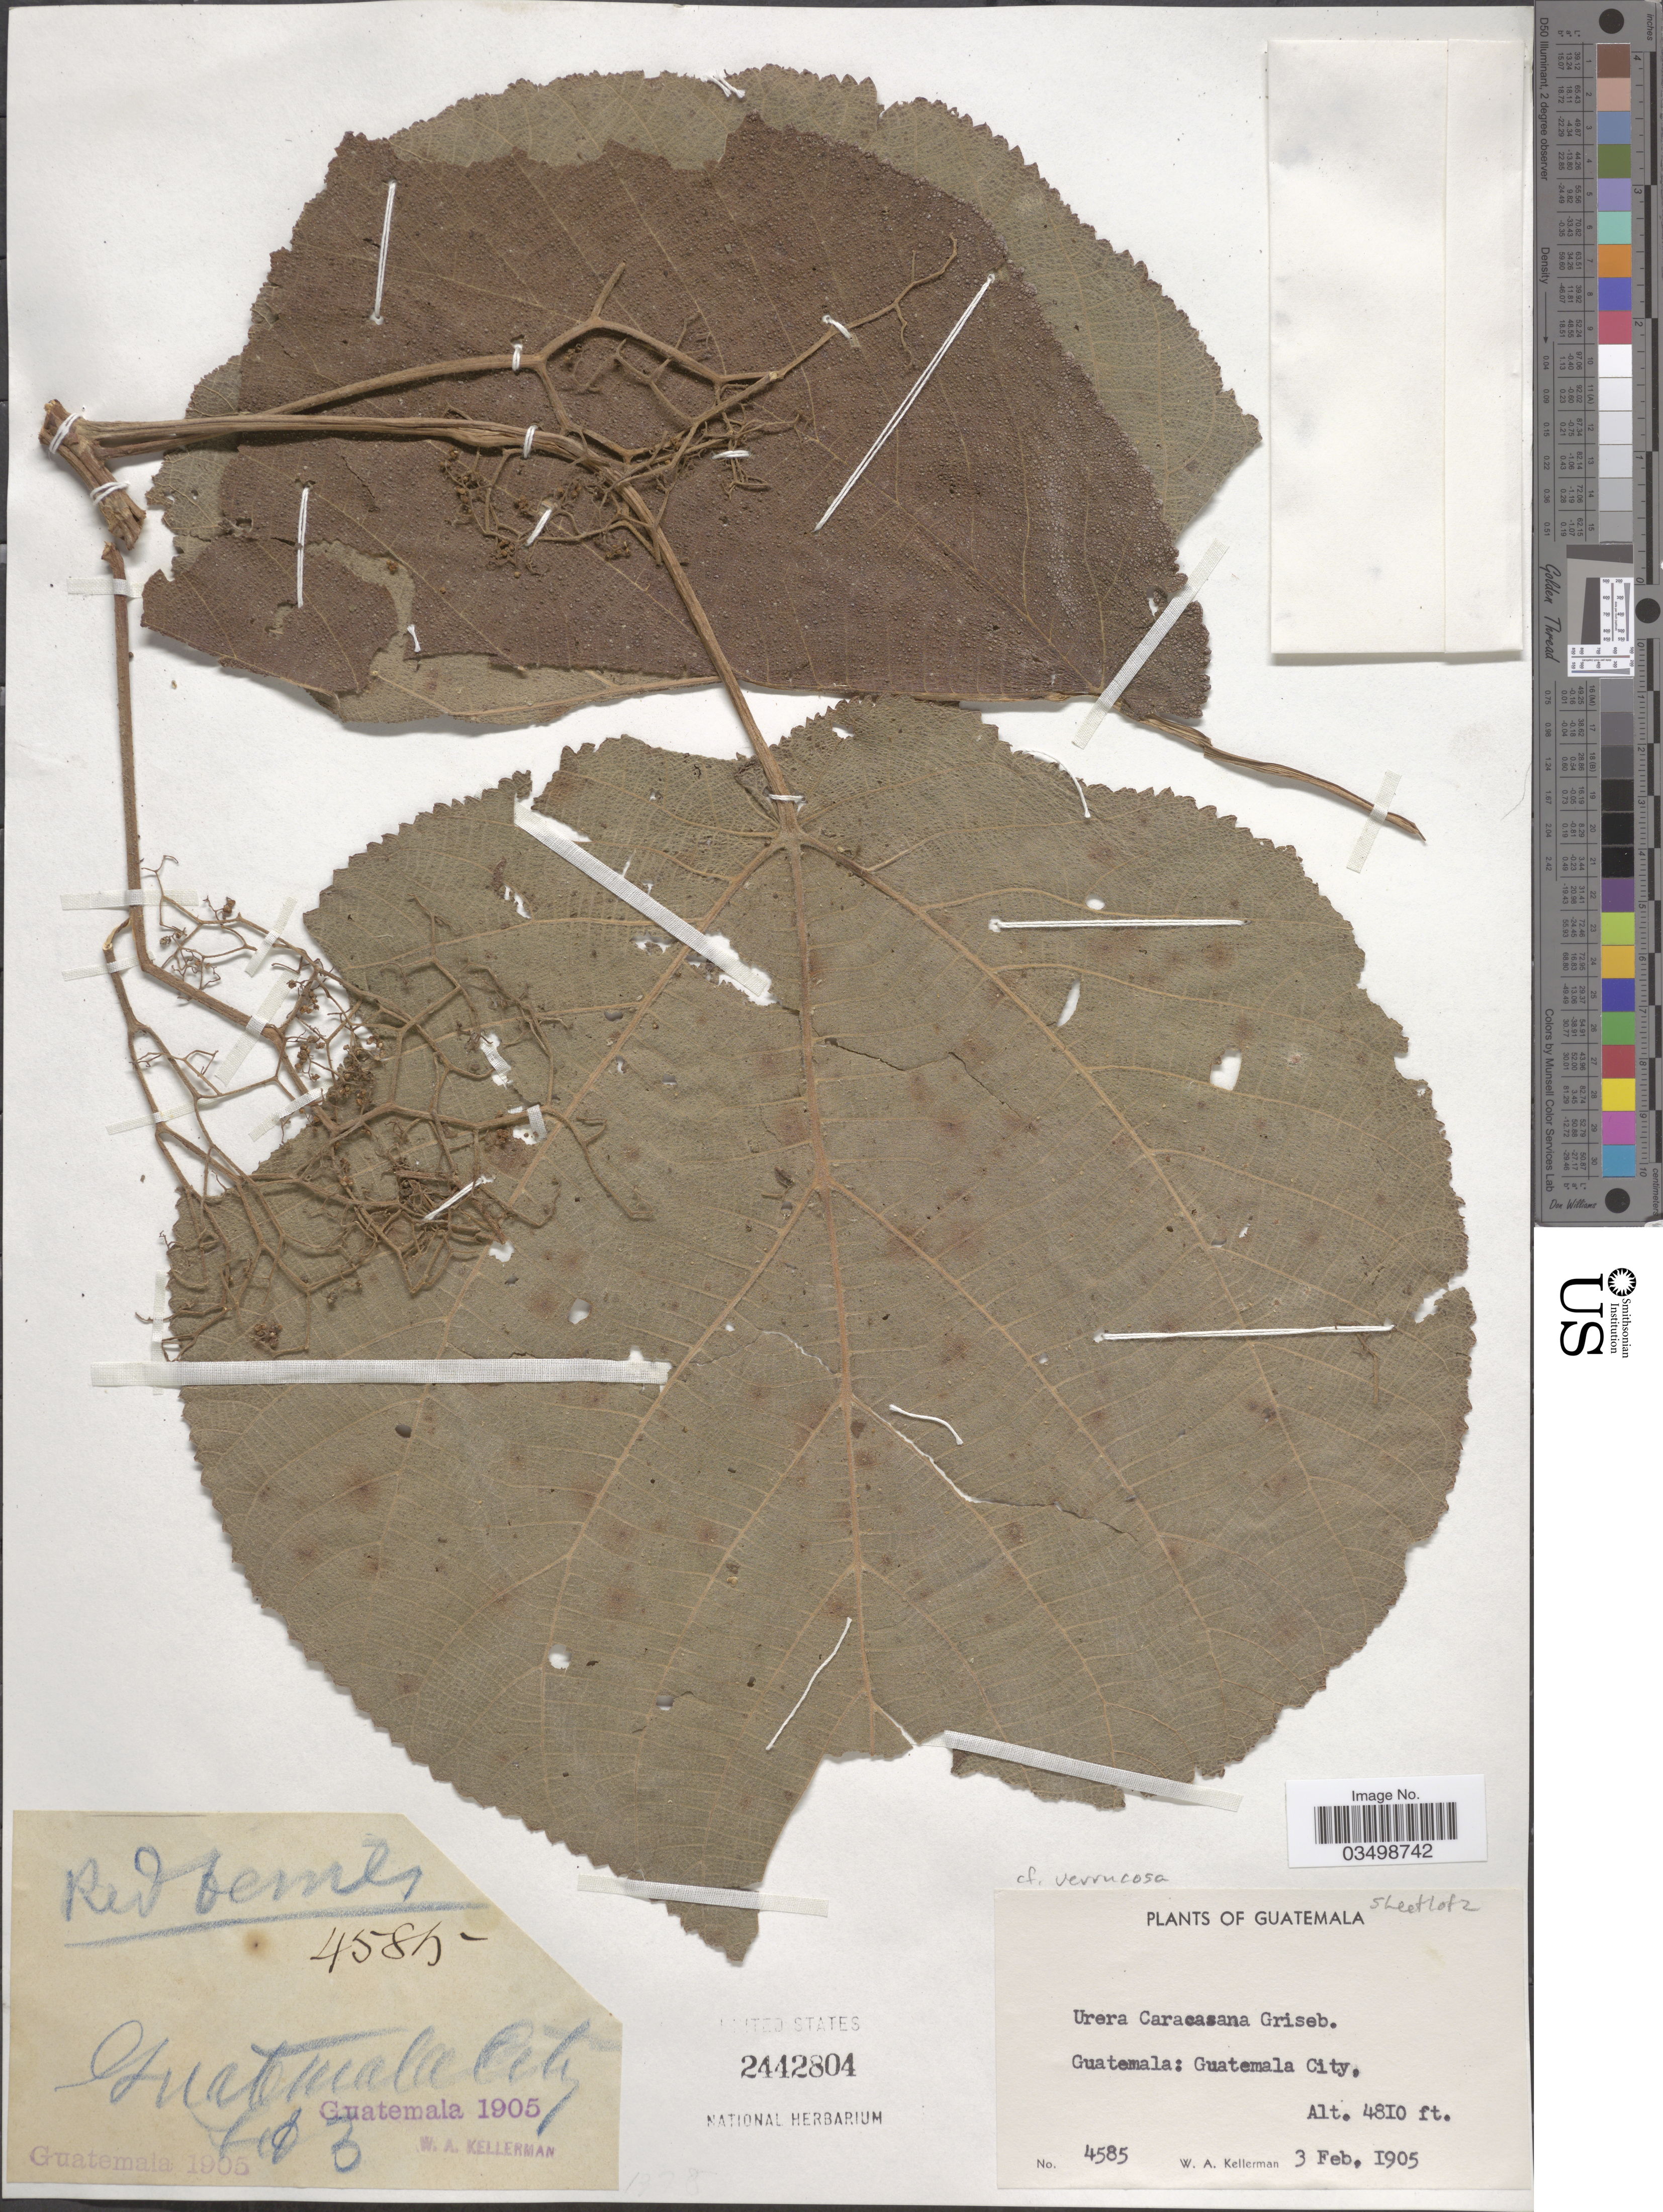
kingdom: Plantae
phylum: Tracheophyta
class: Magnoliopsida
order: Rosales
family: Urticaceae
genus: Urera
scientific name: Urera verrucosa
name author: (Liebm.) V.W. Steinm.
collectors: W. Kellerman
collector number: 4585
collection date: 1905-02-03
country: Guatemala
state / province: Guatemala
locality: Guatemala City.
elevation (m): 1466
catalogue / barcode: US 2442804